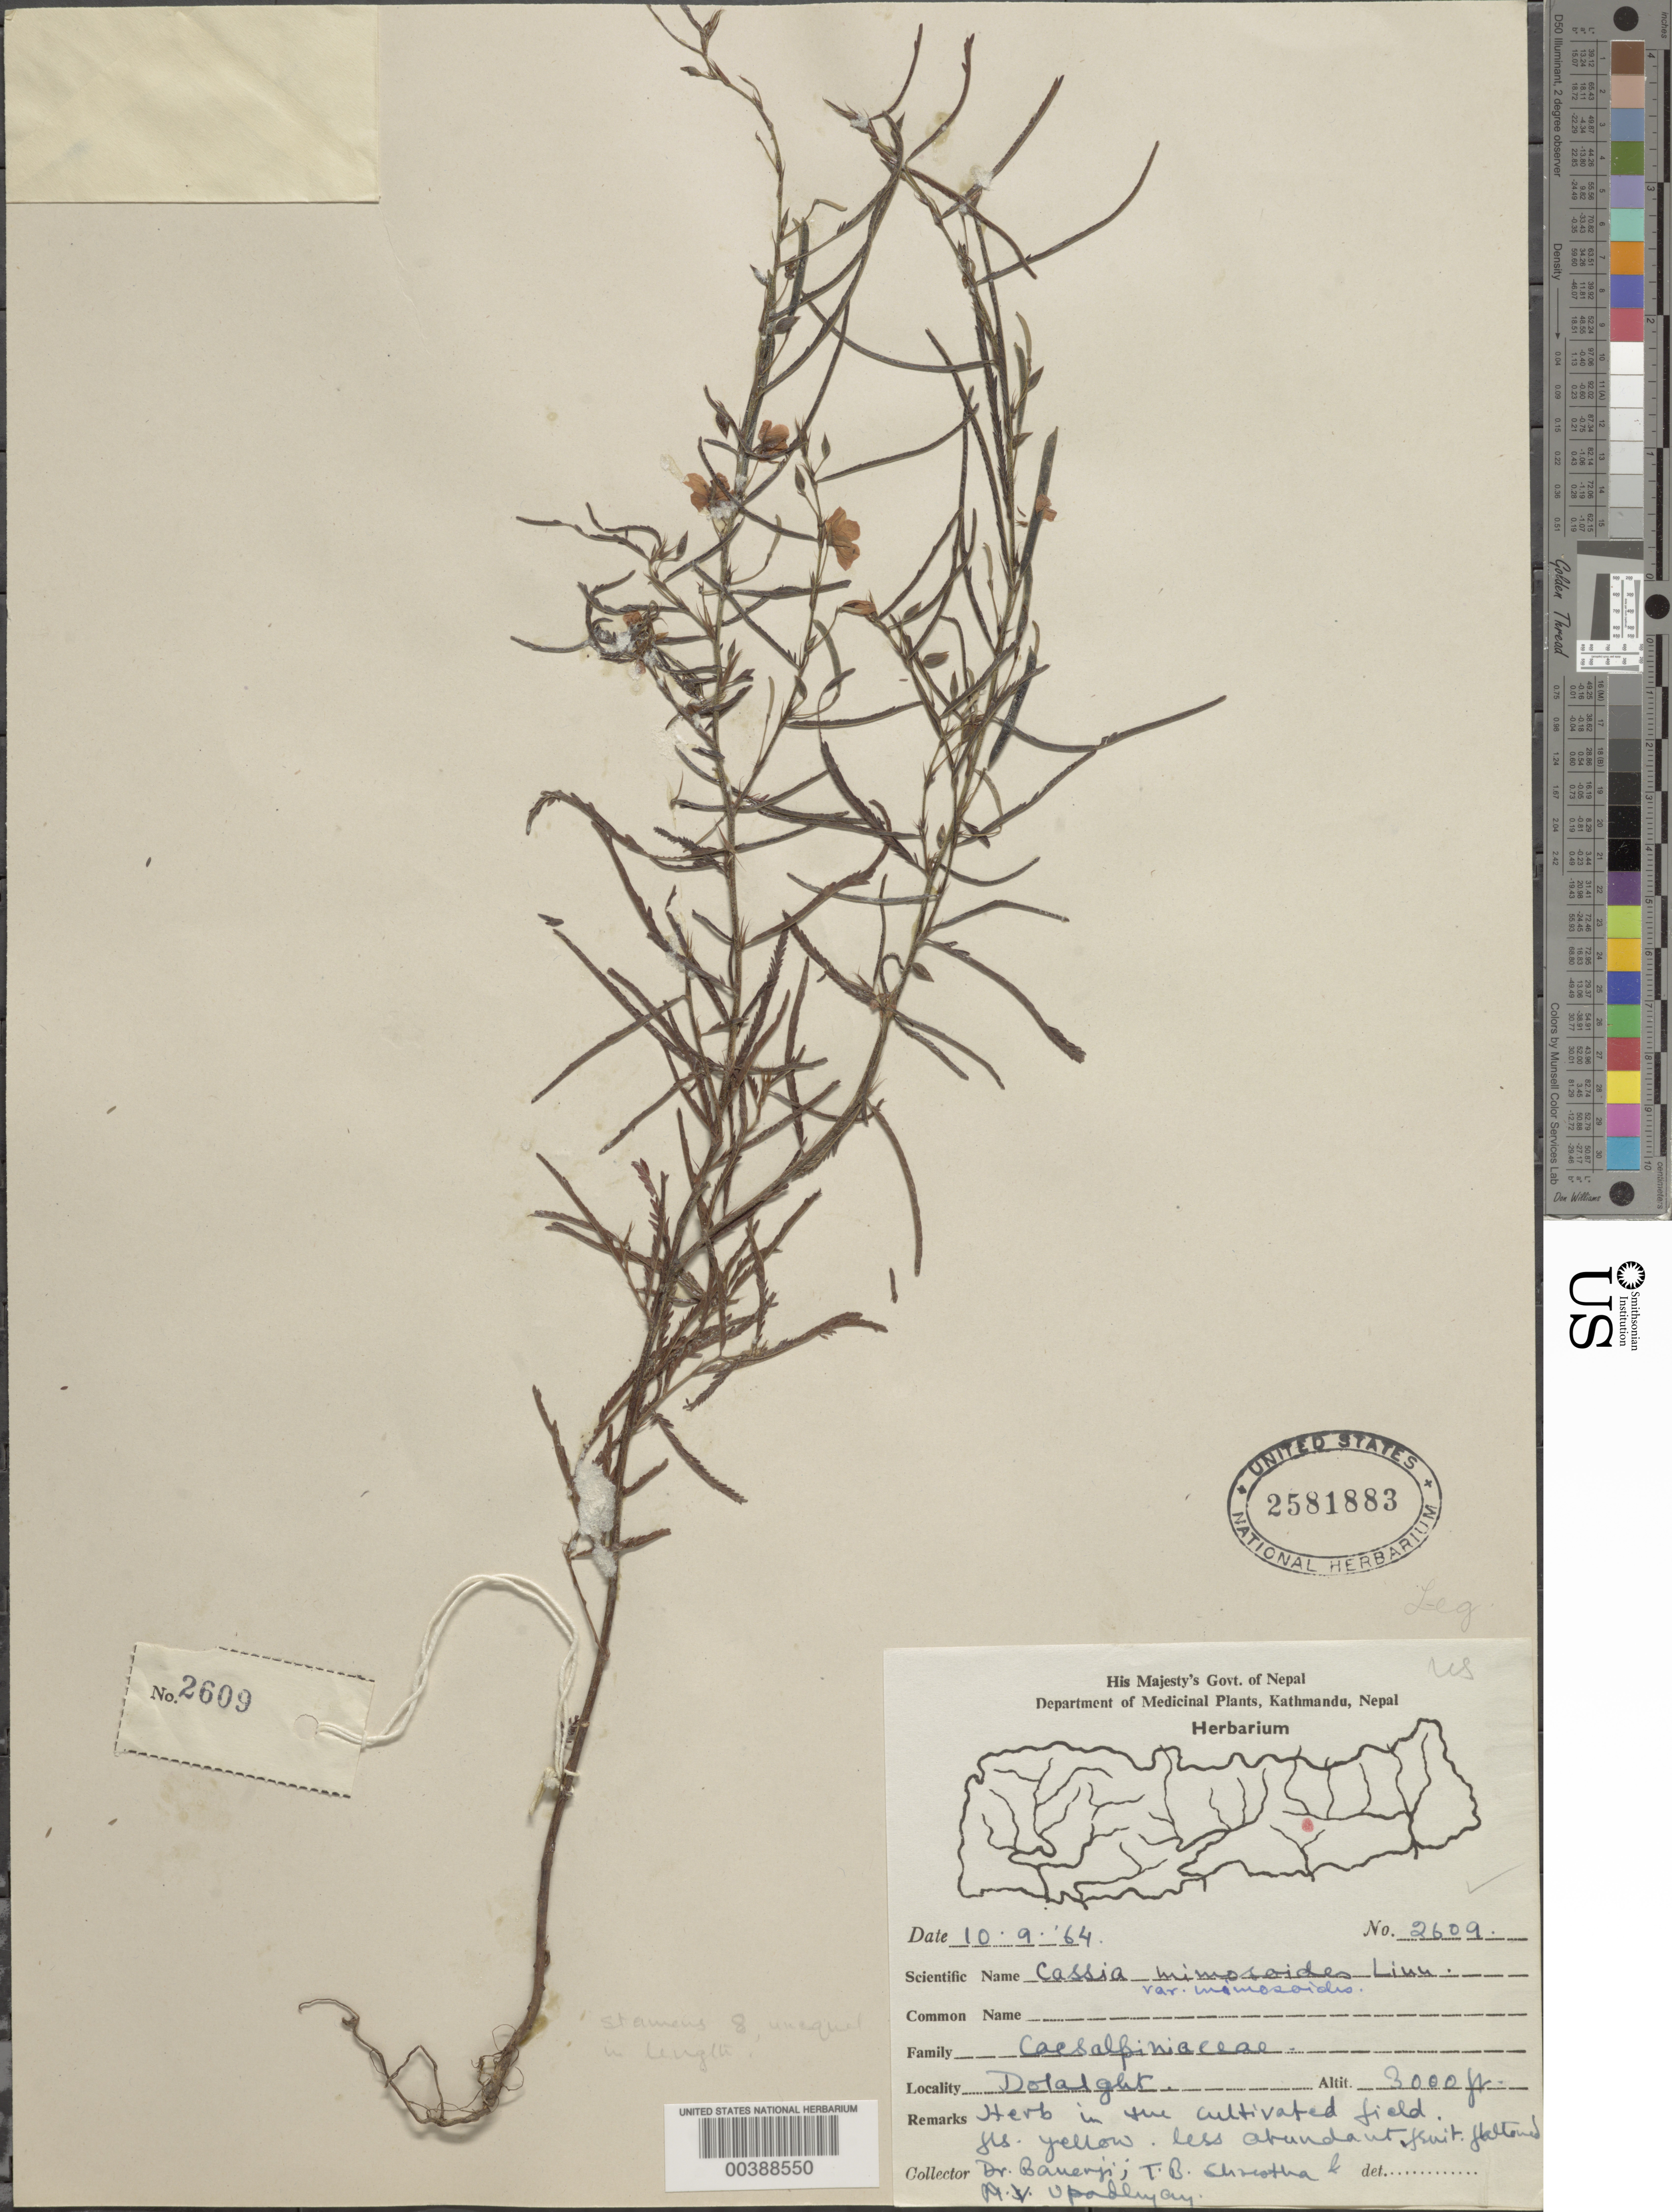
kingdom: Plantae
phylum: Tracheophyta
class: Magnoliopsida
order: Fabales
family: Fabaceae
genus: Chamaecrista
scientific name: Chamaecrista mimosoides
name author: (L.) Greene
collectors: -. Banerjee, T. B. Shrestha & A. V. Upadhyay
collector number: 2609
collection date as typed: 10 Sep 1964 or 09 Oct 1964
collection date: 1964-09-10 or 1964-10-09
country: Nepal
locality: Dolalght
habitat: In cultivated field as herb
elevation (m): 914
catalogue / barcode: US 2581883